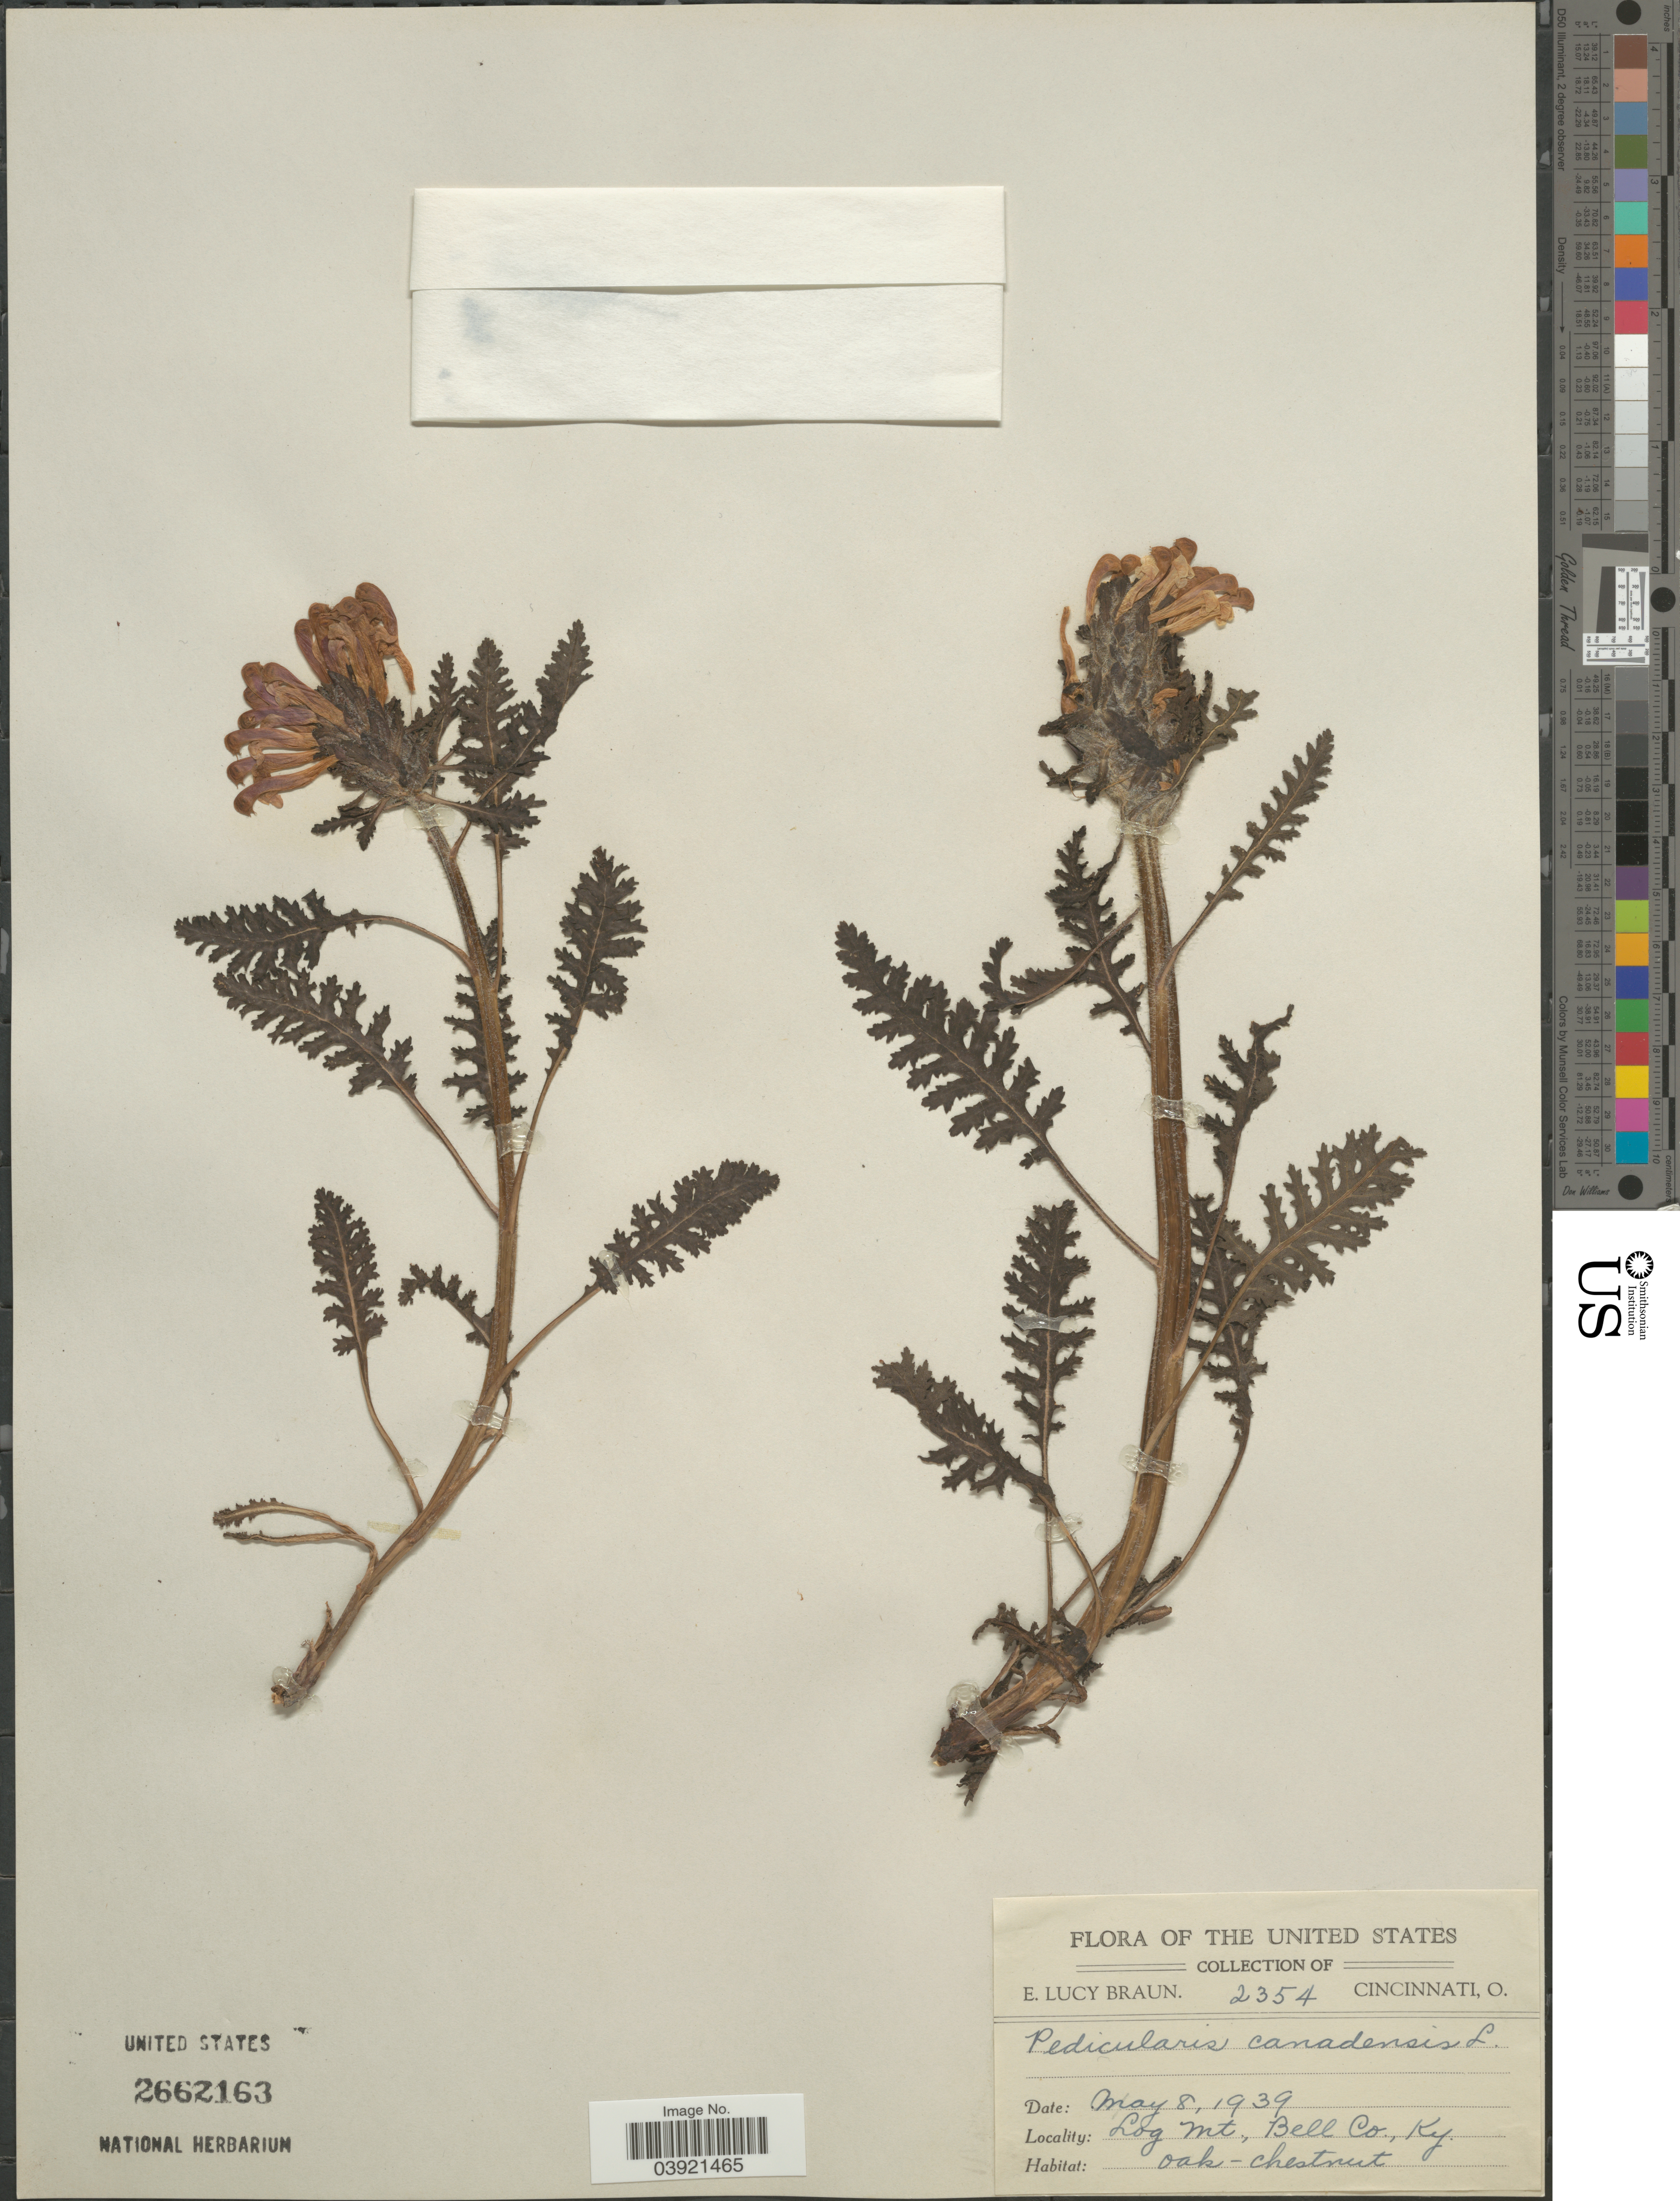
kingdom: Plantae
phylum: Tracheophyta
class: Magnoliopsida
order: Lamiales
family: Orobanchaceae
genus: Pedicularis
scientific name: Pedicularis canadensis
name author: L.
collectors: E. L. Braun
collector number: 2354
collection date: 1939-05-08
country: United States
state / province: Kentucky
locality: Log Mt., Bell Co.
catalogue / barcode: US 2662163